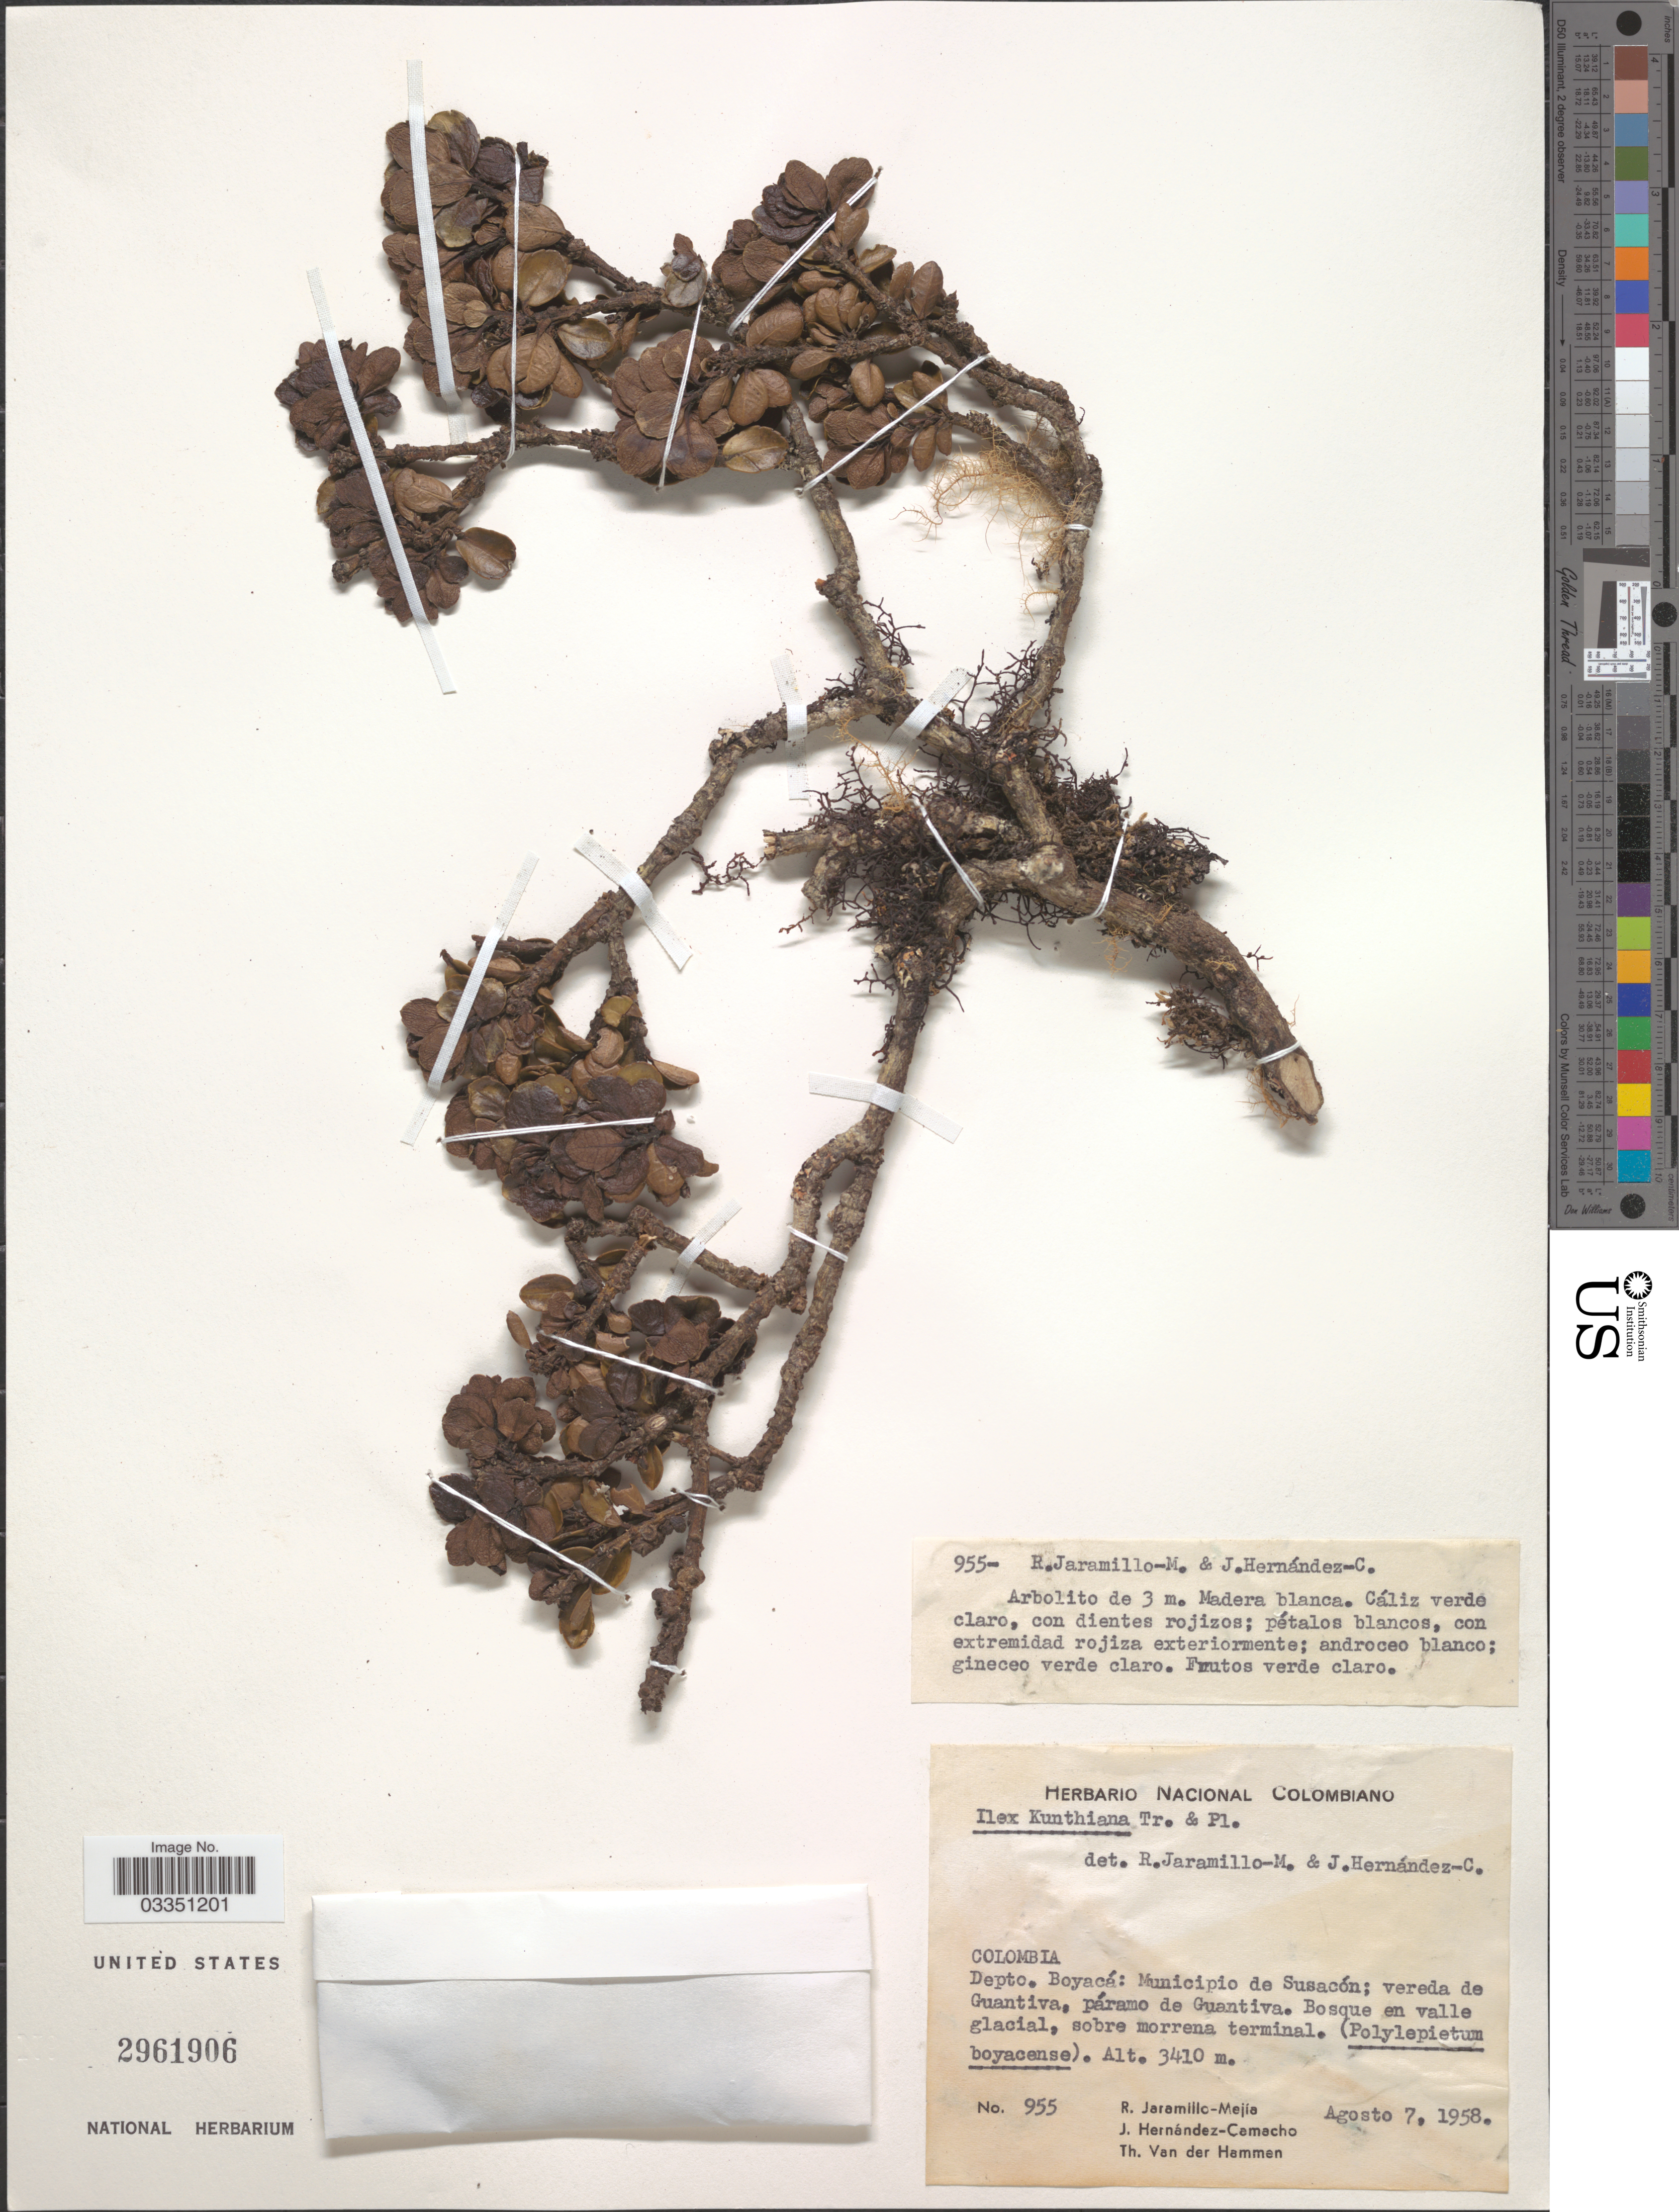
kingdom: Plantae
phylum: Tracheophyta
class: Magnoliopsida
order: Aquifoliales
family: Aquifoliaceae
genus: Ilex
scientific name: Ilex kunthiana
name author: Triana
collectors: R. Jaramillo M., J. Hernández-Camacho & T. Van der Hammen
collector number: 955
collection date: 1958-08-07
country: Colombia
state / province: Boyacá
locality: Depto. Boyacá: Municipio de Susacón; vereda de Guantiva, páramo de Guantiva.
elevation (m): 3410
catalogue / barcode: US 2961906